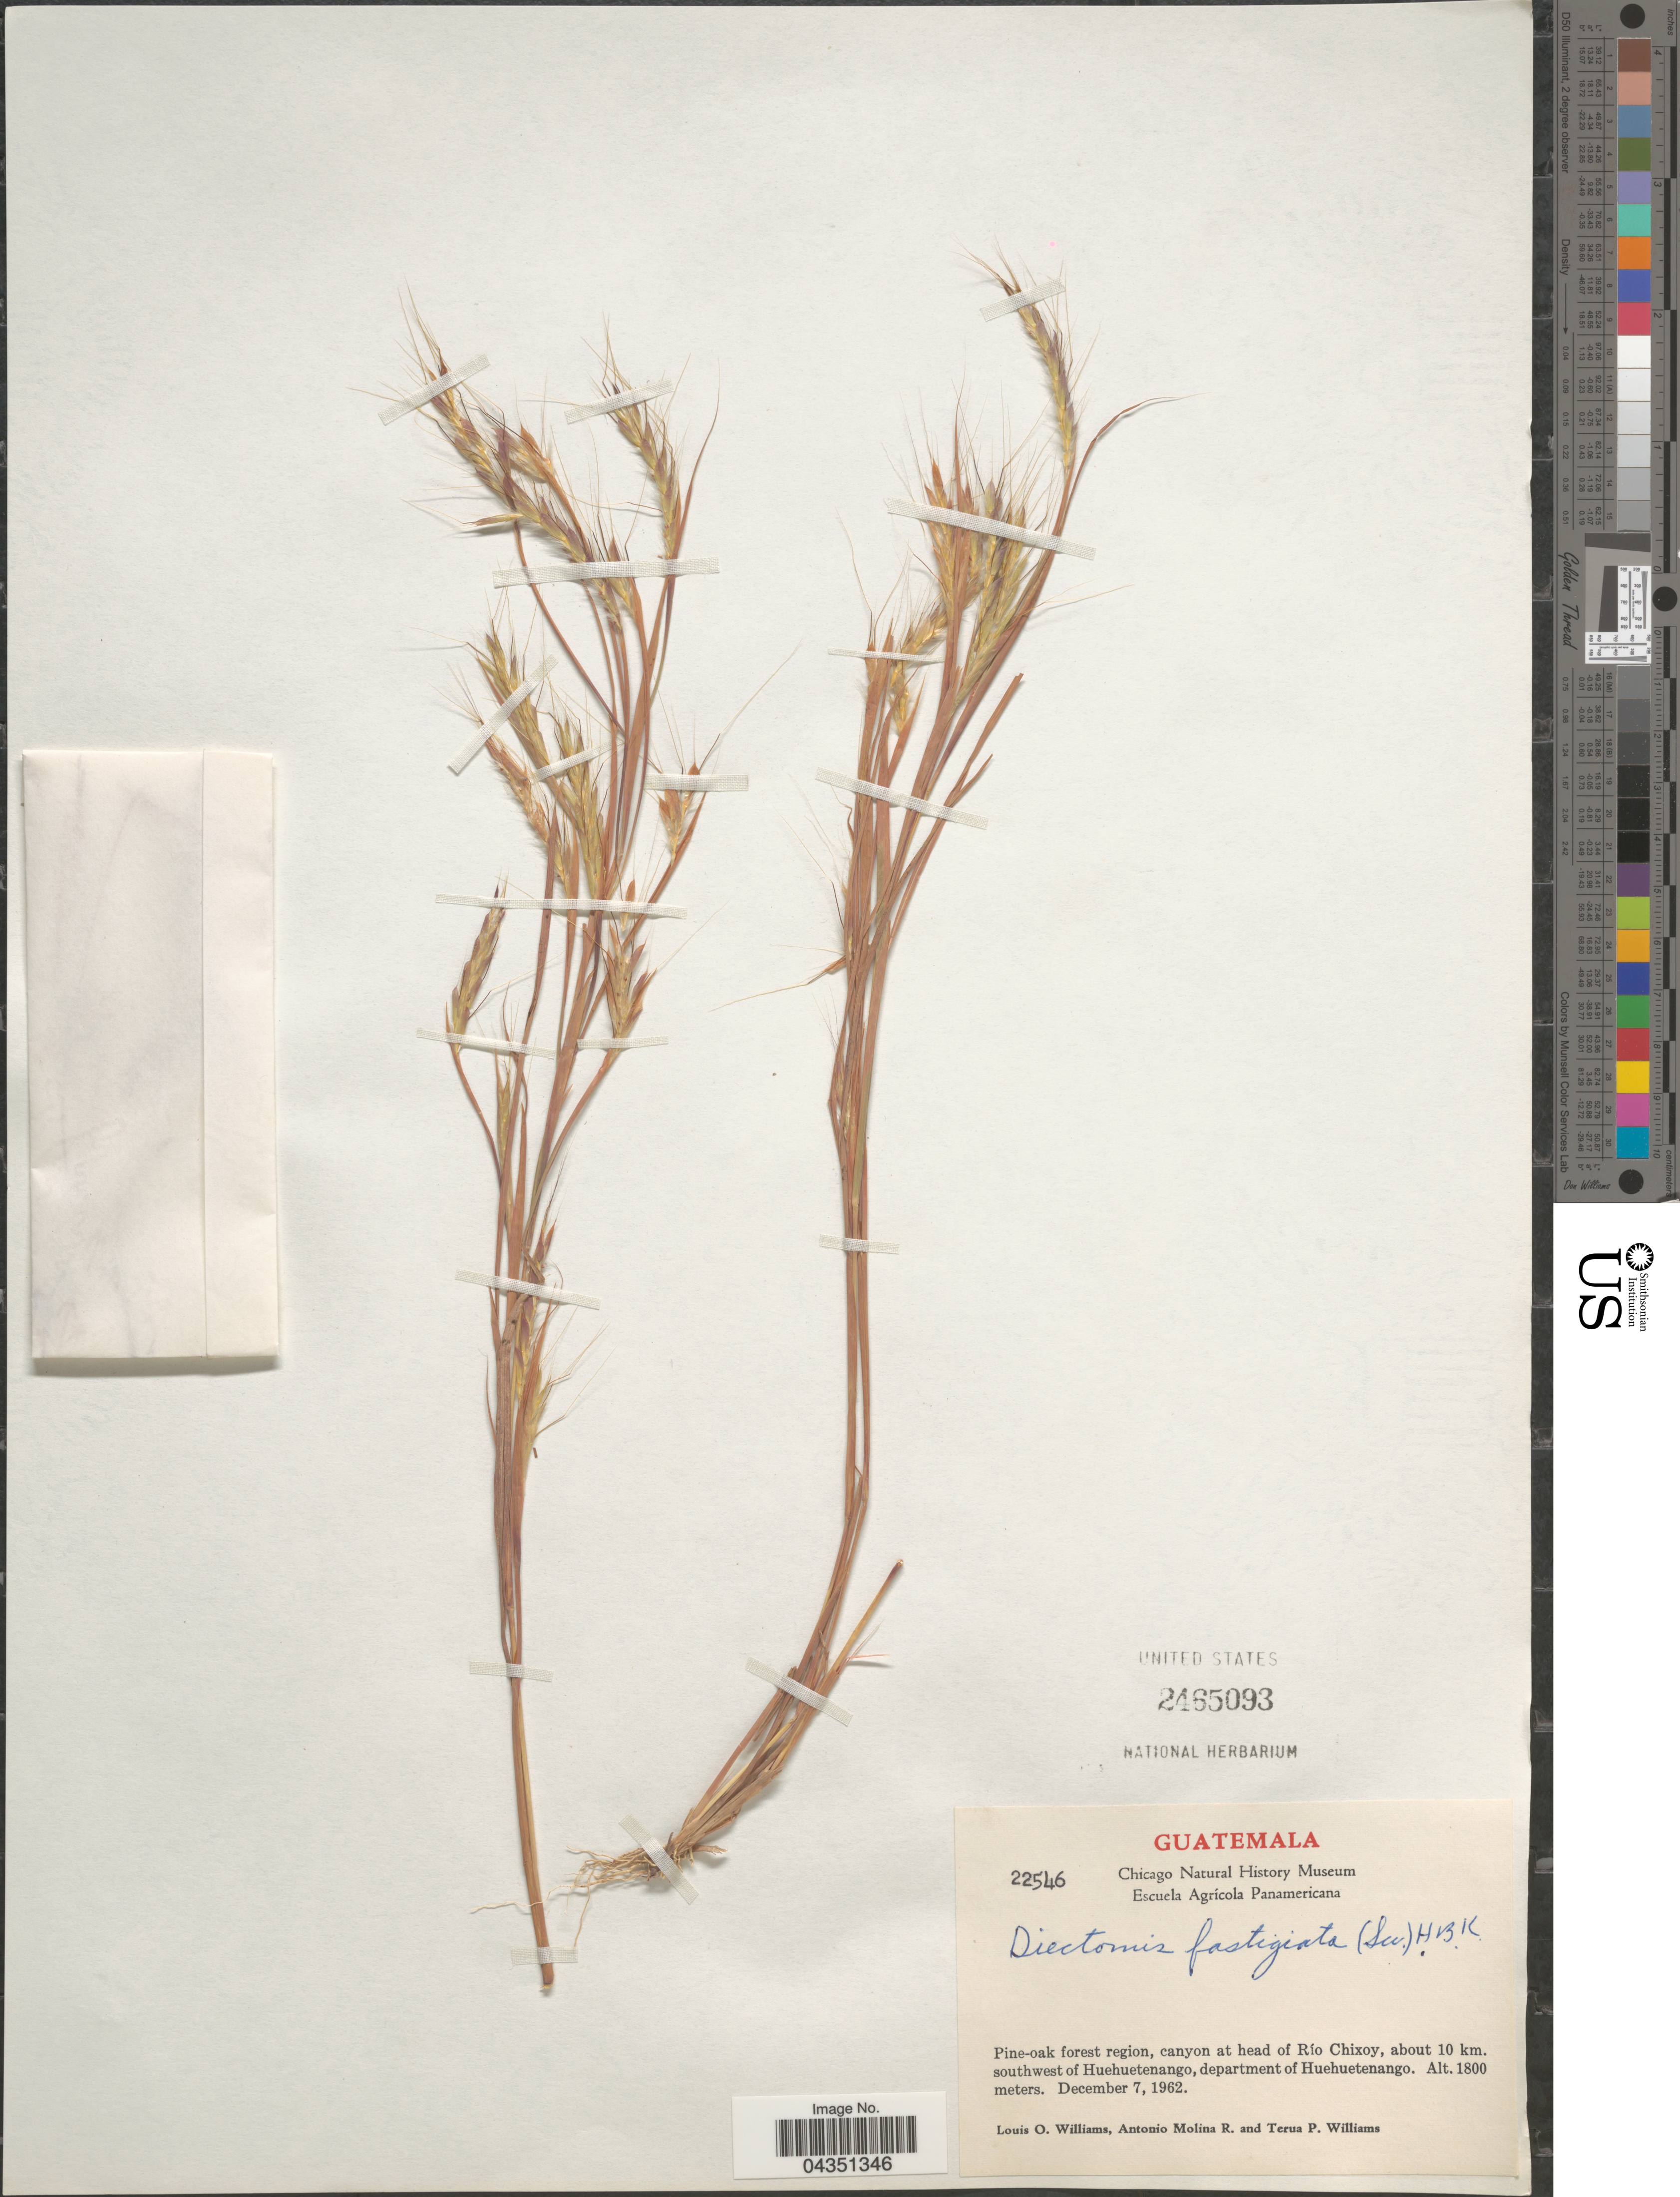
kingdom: Plantae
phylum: Tracheophyta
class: Liliopsida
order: Poales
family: Poaceae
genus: Diectomis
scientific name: Diectomis fastigiata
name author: (Sw.) P. Beauv.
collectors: L. O. Williams, A. Molina R. & T. Williams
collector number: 22546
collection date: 1962-12-07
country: Guatemala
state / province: Huehuetenango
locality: Pine-oak forest region, canyon at head of Río Chixoy, about 10 km. southwest of Huehuetenango, department of Huehuetenango.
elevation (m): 1800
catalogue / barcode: US 2465093